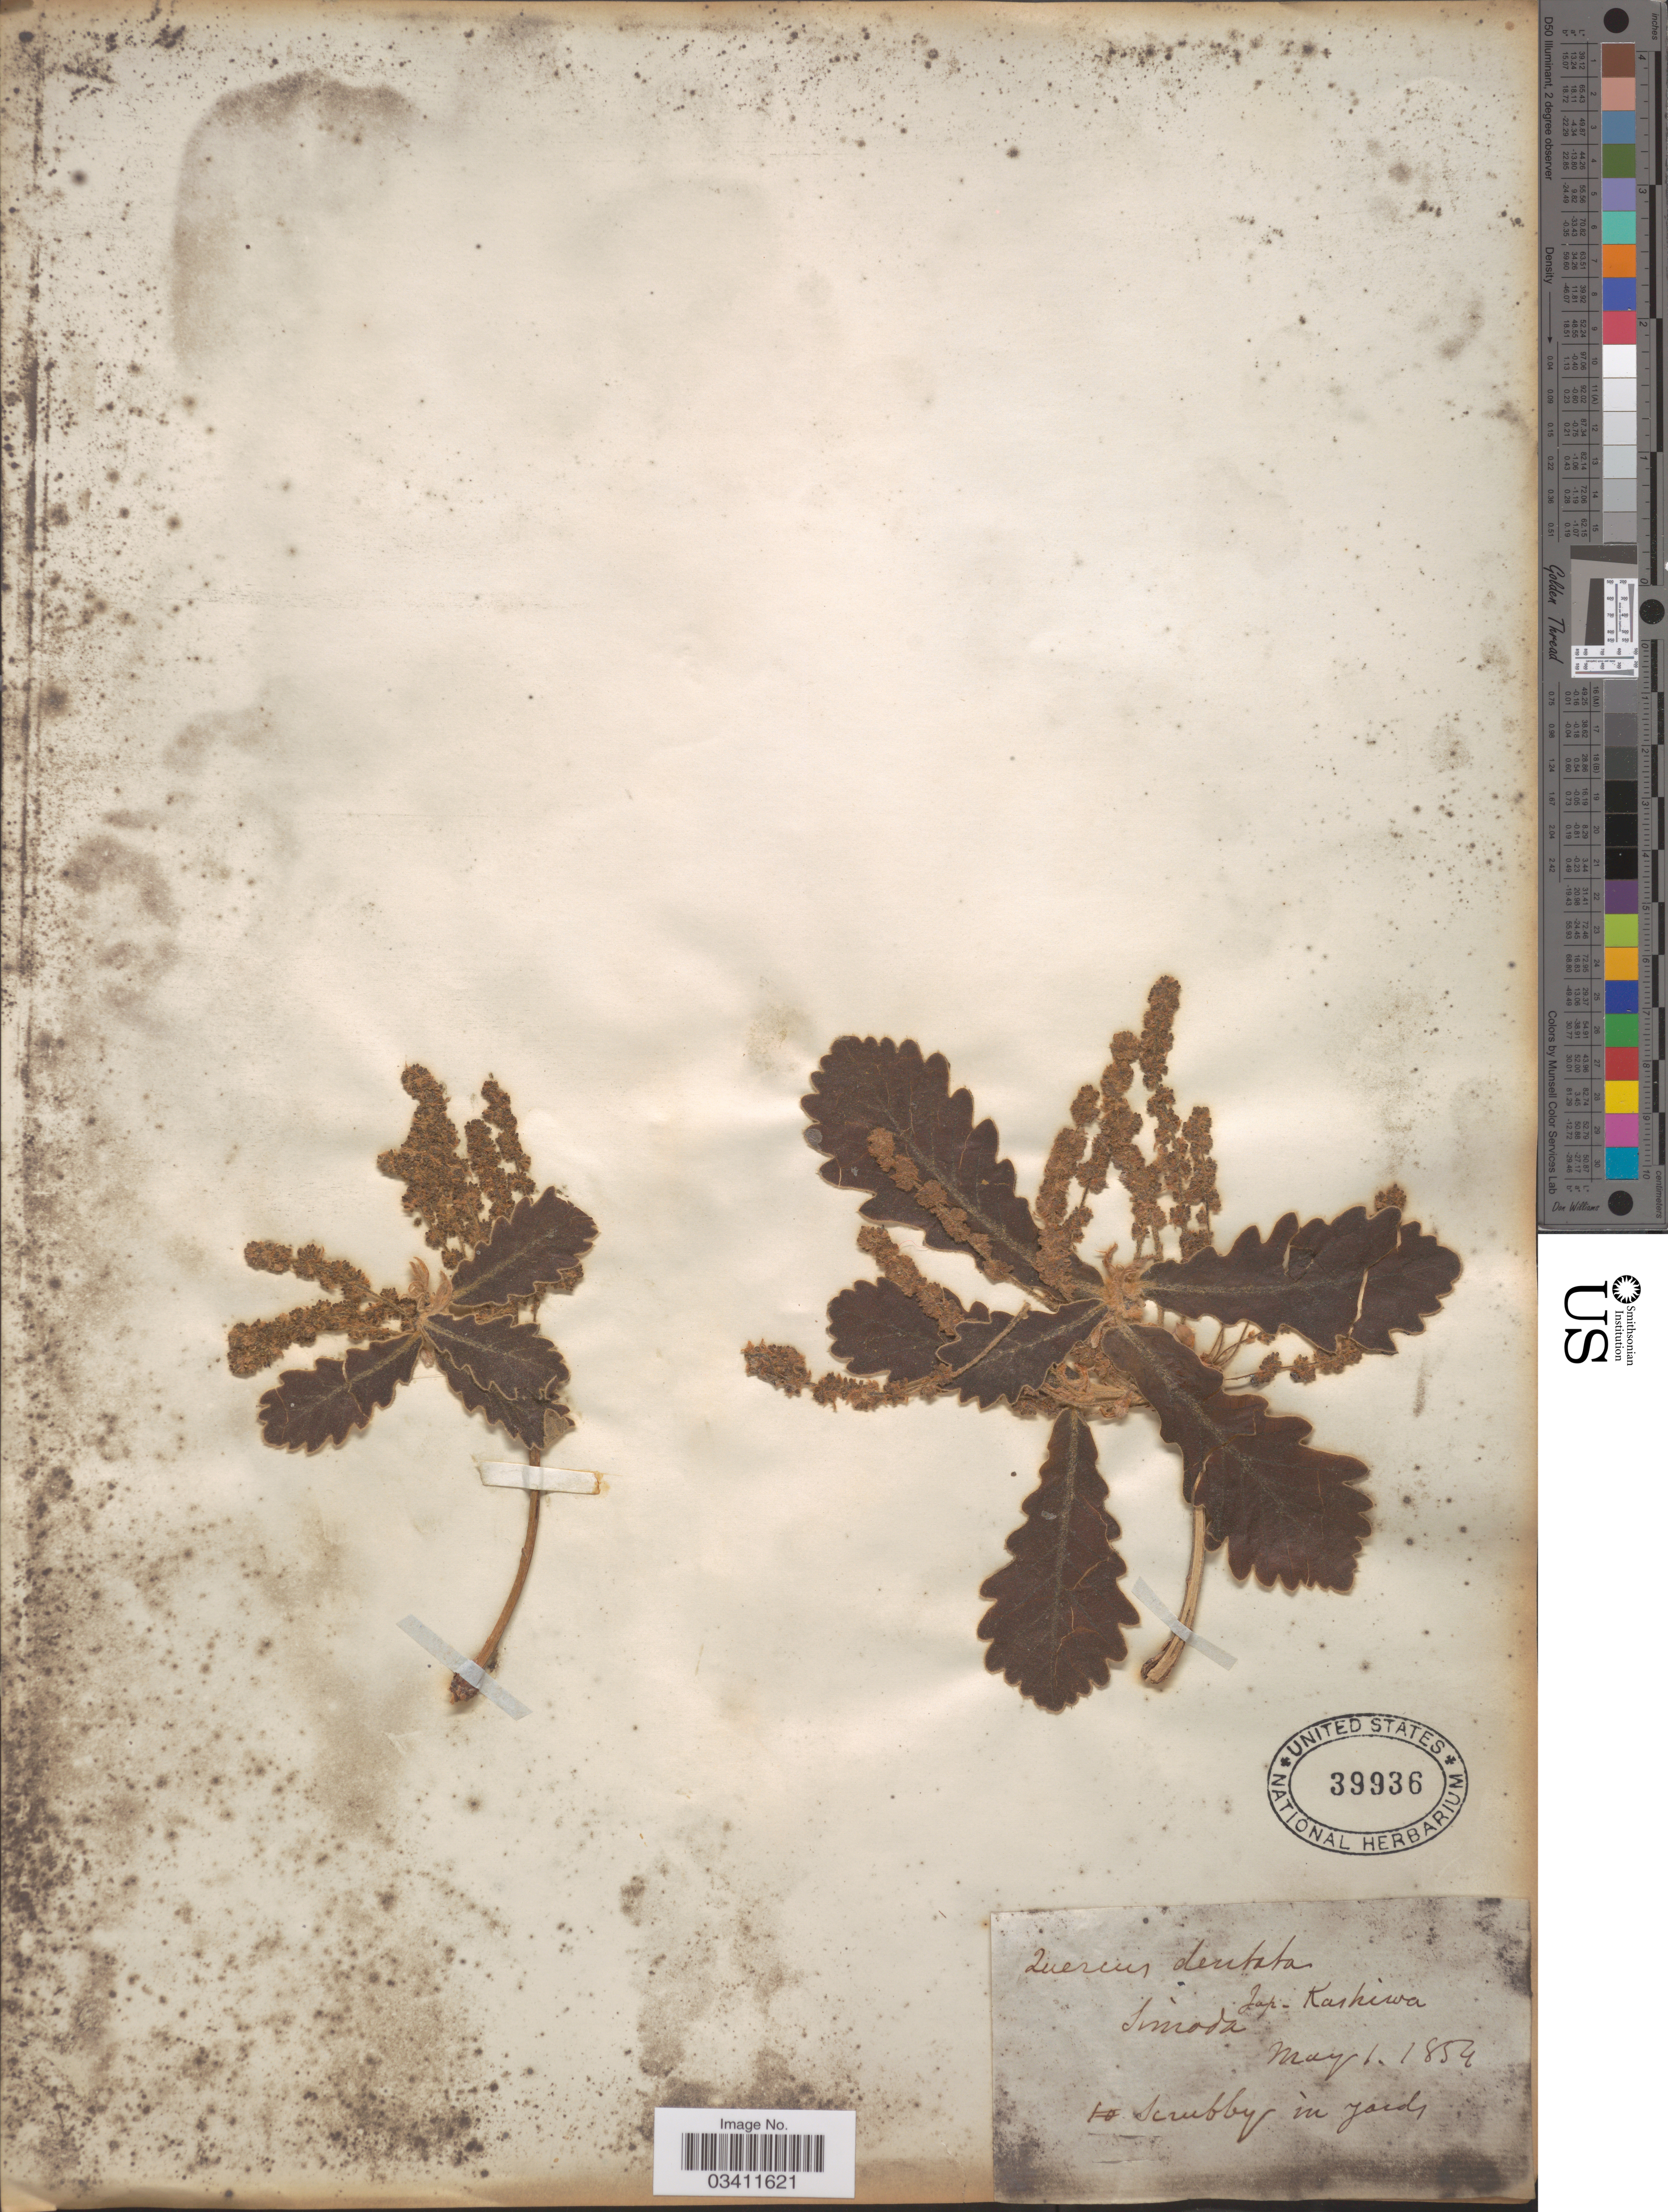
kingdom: Plantae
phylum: Tracheophyta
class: Magnoliopsida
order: Fagales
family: Fagaceae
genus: Quercus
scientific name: Quercus dentata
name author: Thunb.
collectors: Simoda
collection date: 1854-05-01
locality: Scrubby in yards.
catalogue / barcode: US 39936